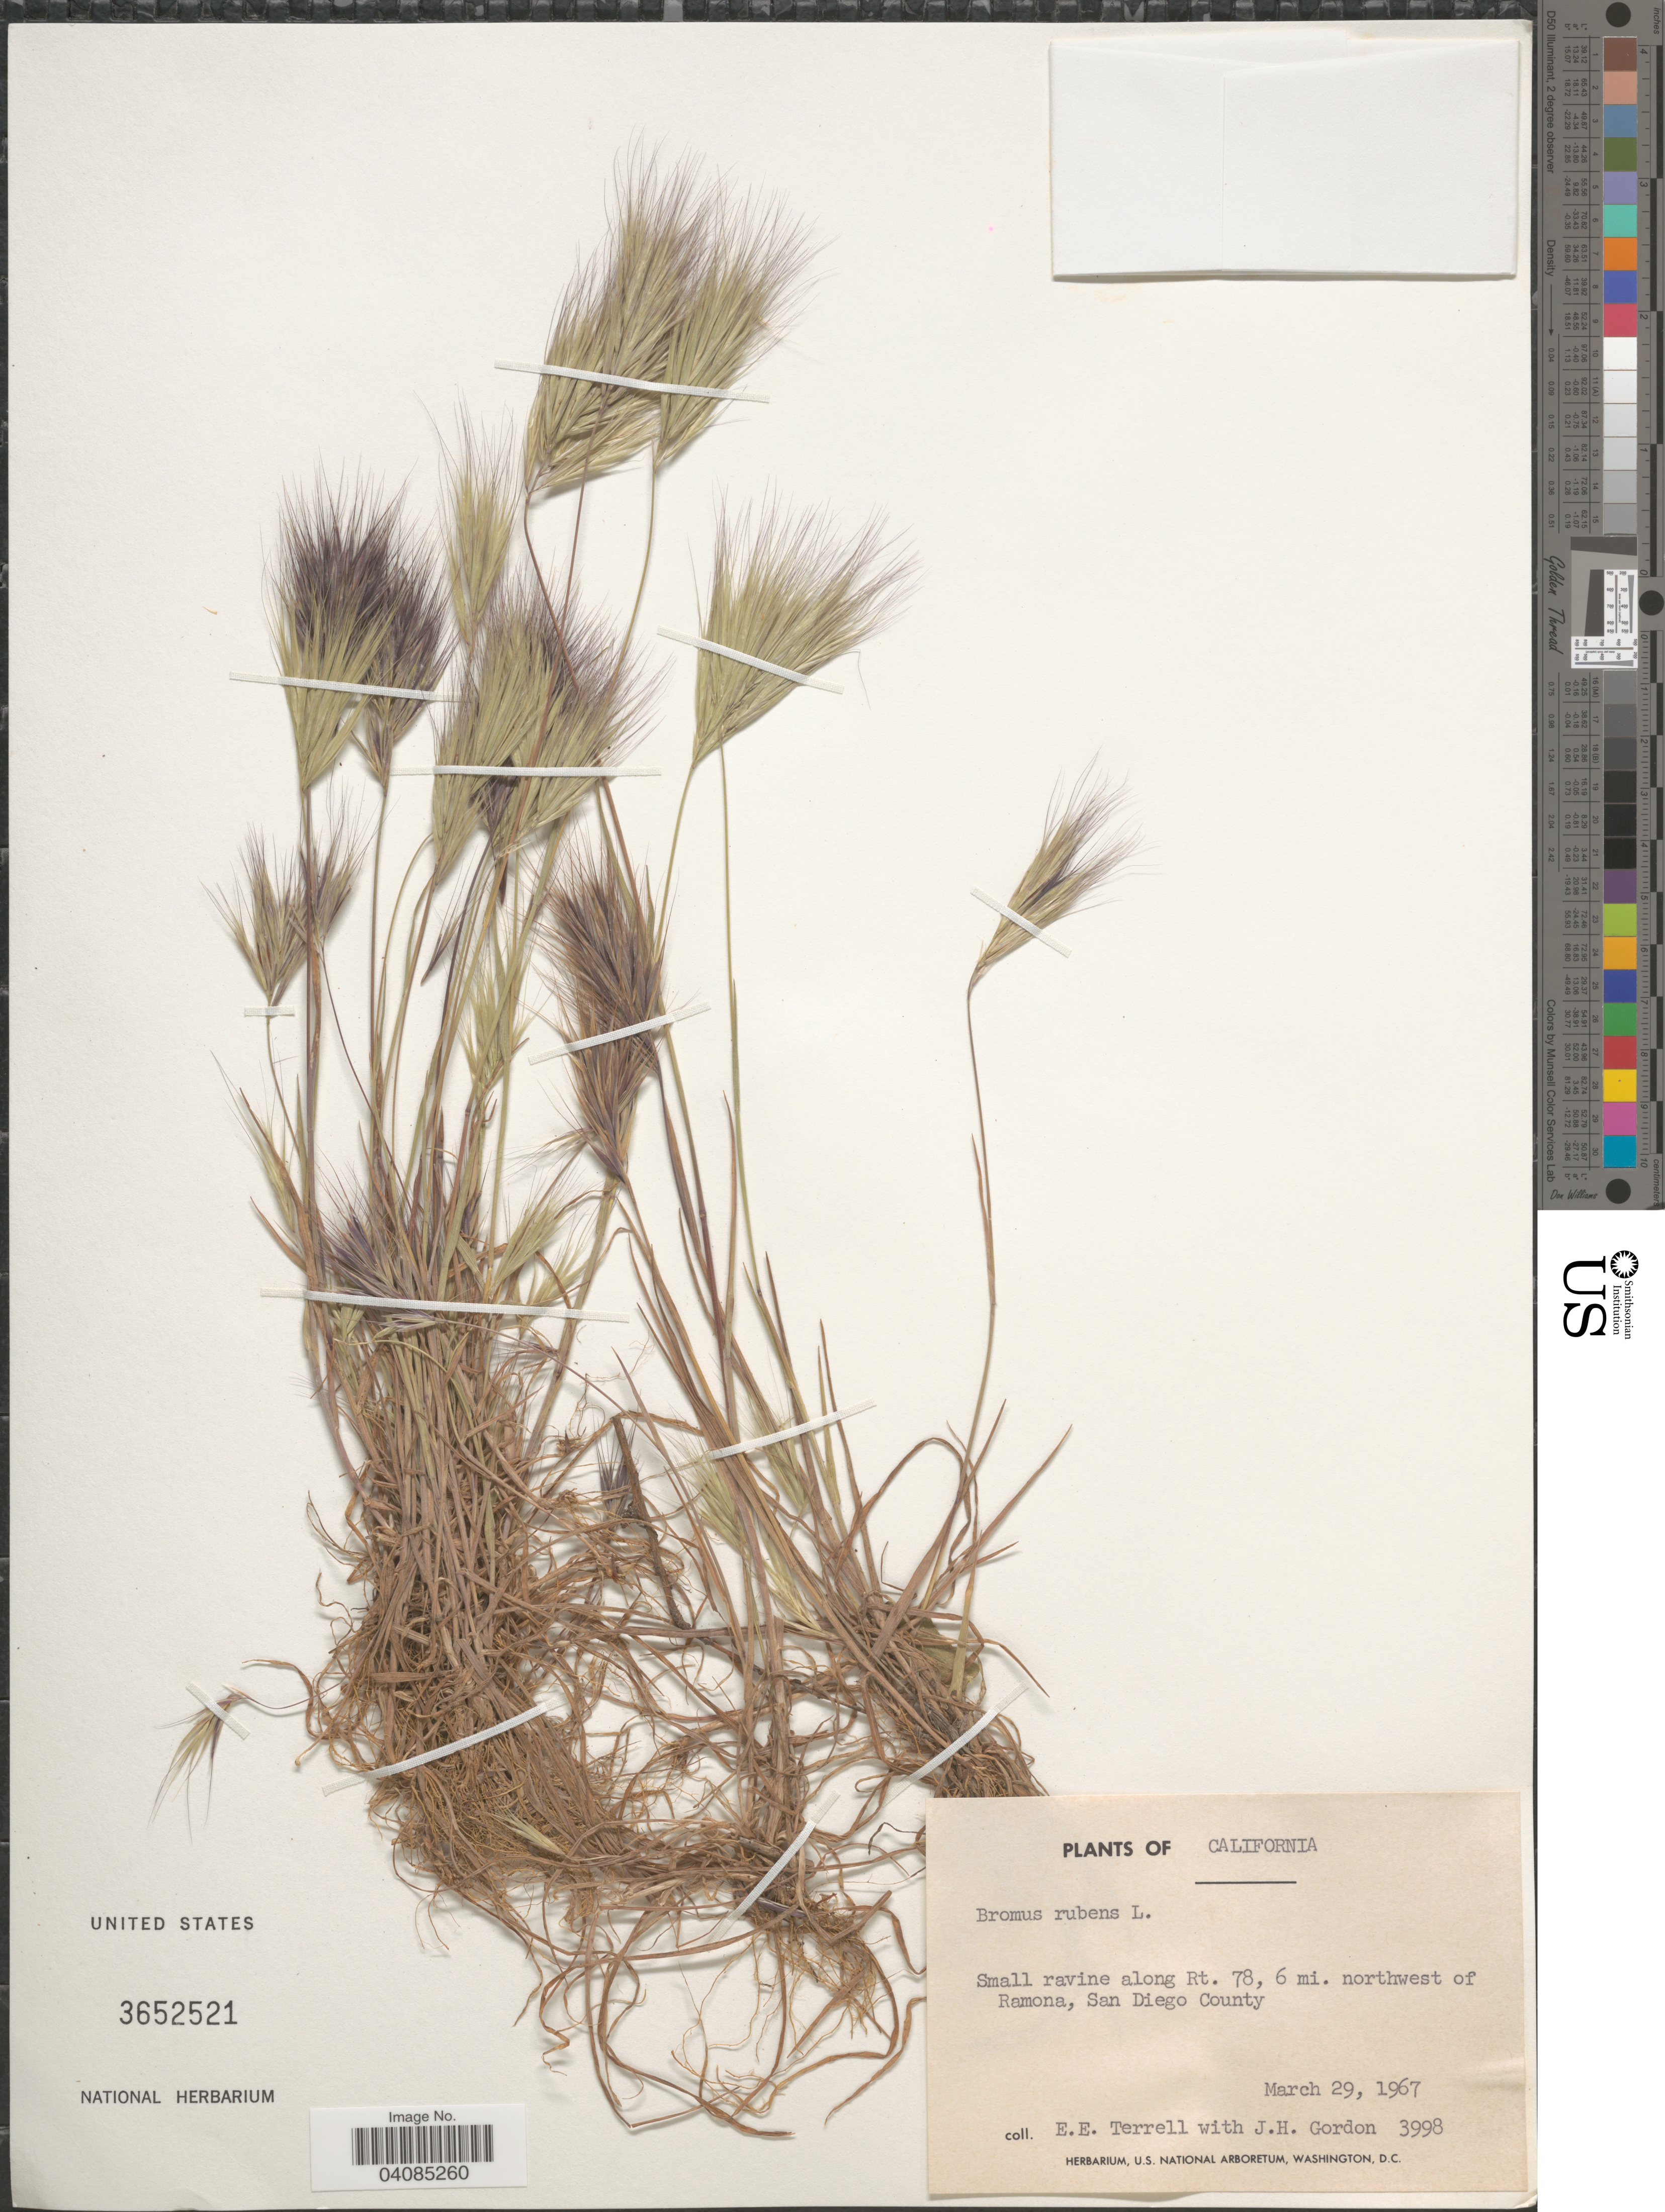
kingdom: Plantae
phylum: Tracheophyta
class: Liliopsida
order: Poales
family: Poaceae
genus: Bromus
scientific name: Bromus rubens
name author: L.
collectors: E. Terrel & J. Gordon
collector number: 3998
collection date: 1967-03-29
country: United States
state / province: California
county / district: San Diego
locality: Small ravine along Rt. 78, 6 mi. northwest of Ramona, San Diego County.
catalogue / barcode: US 3652521